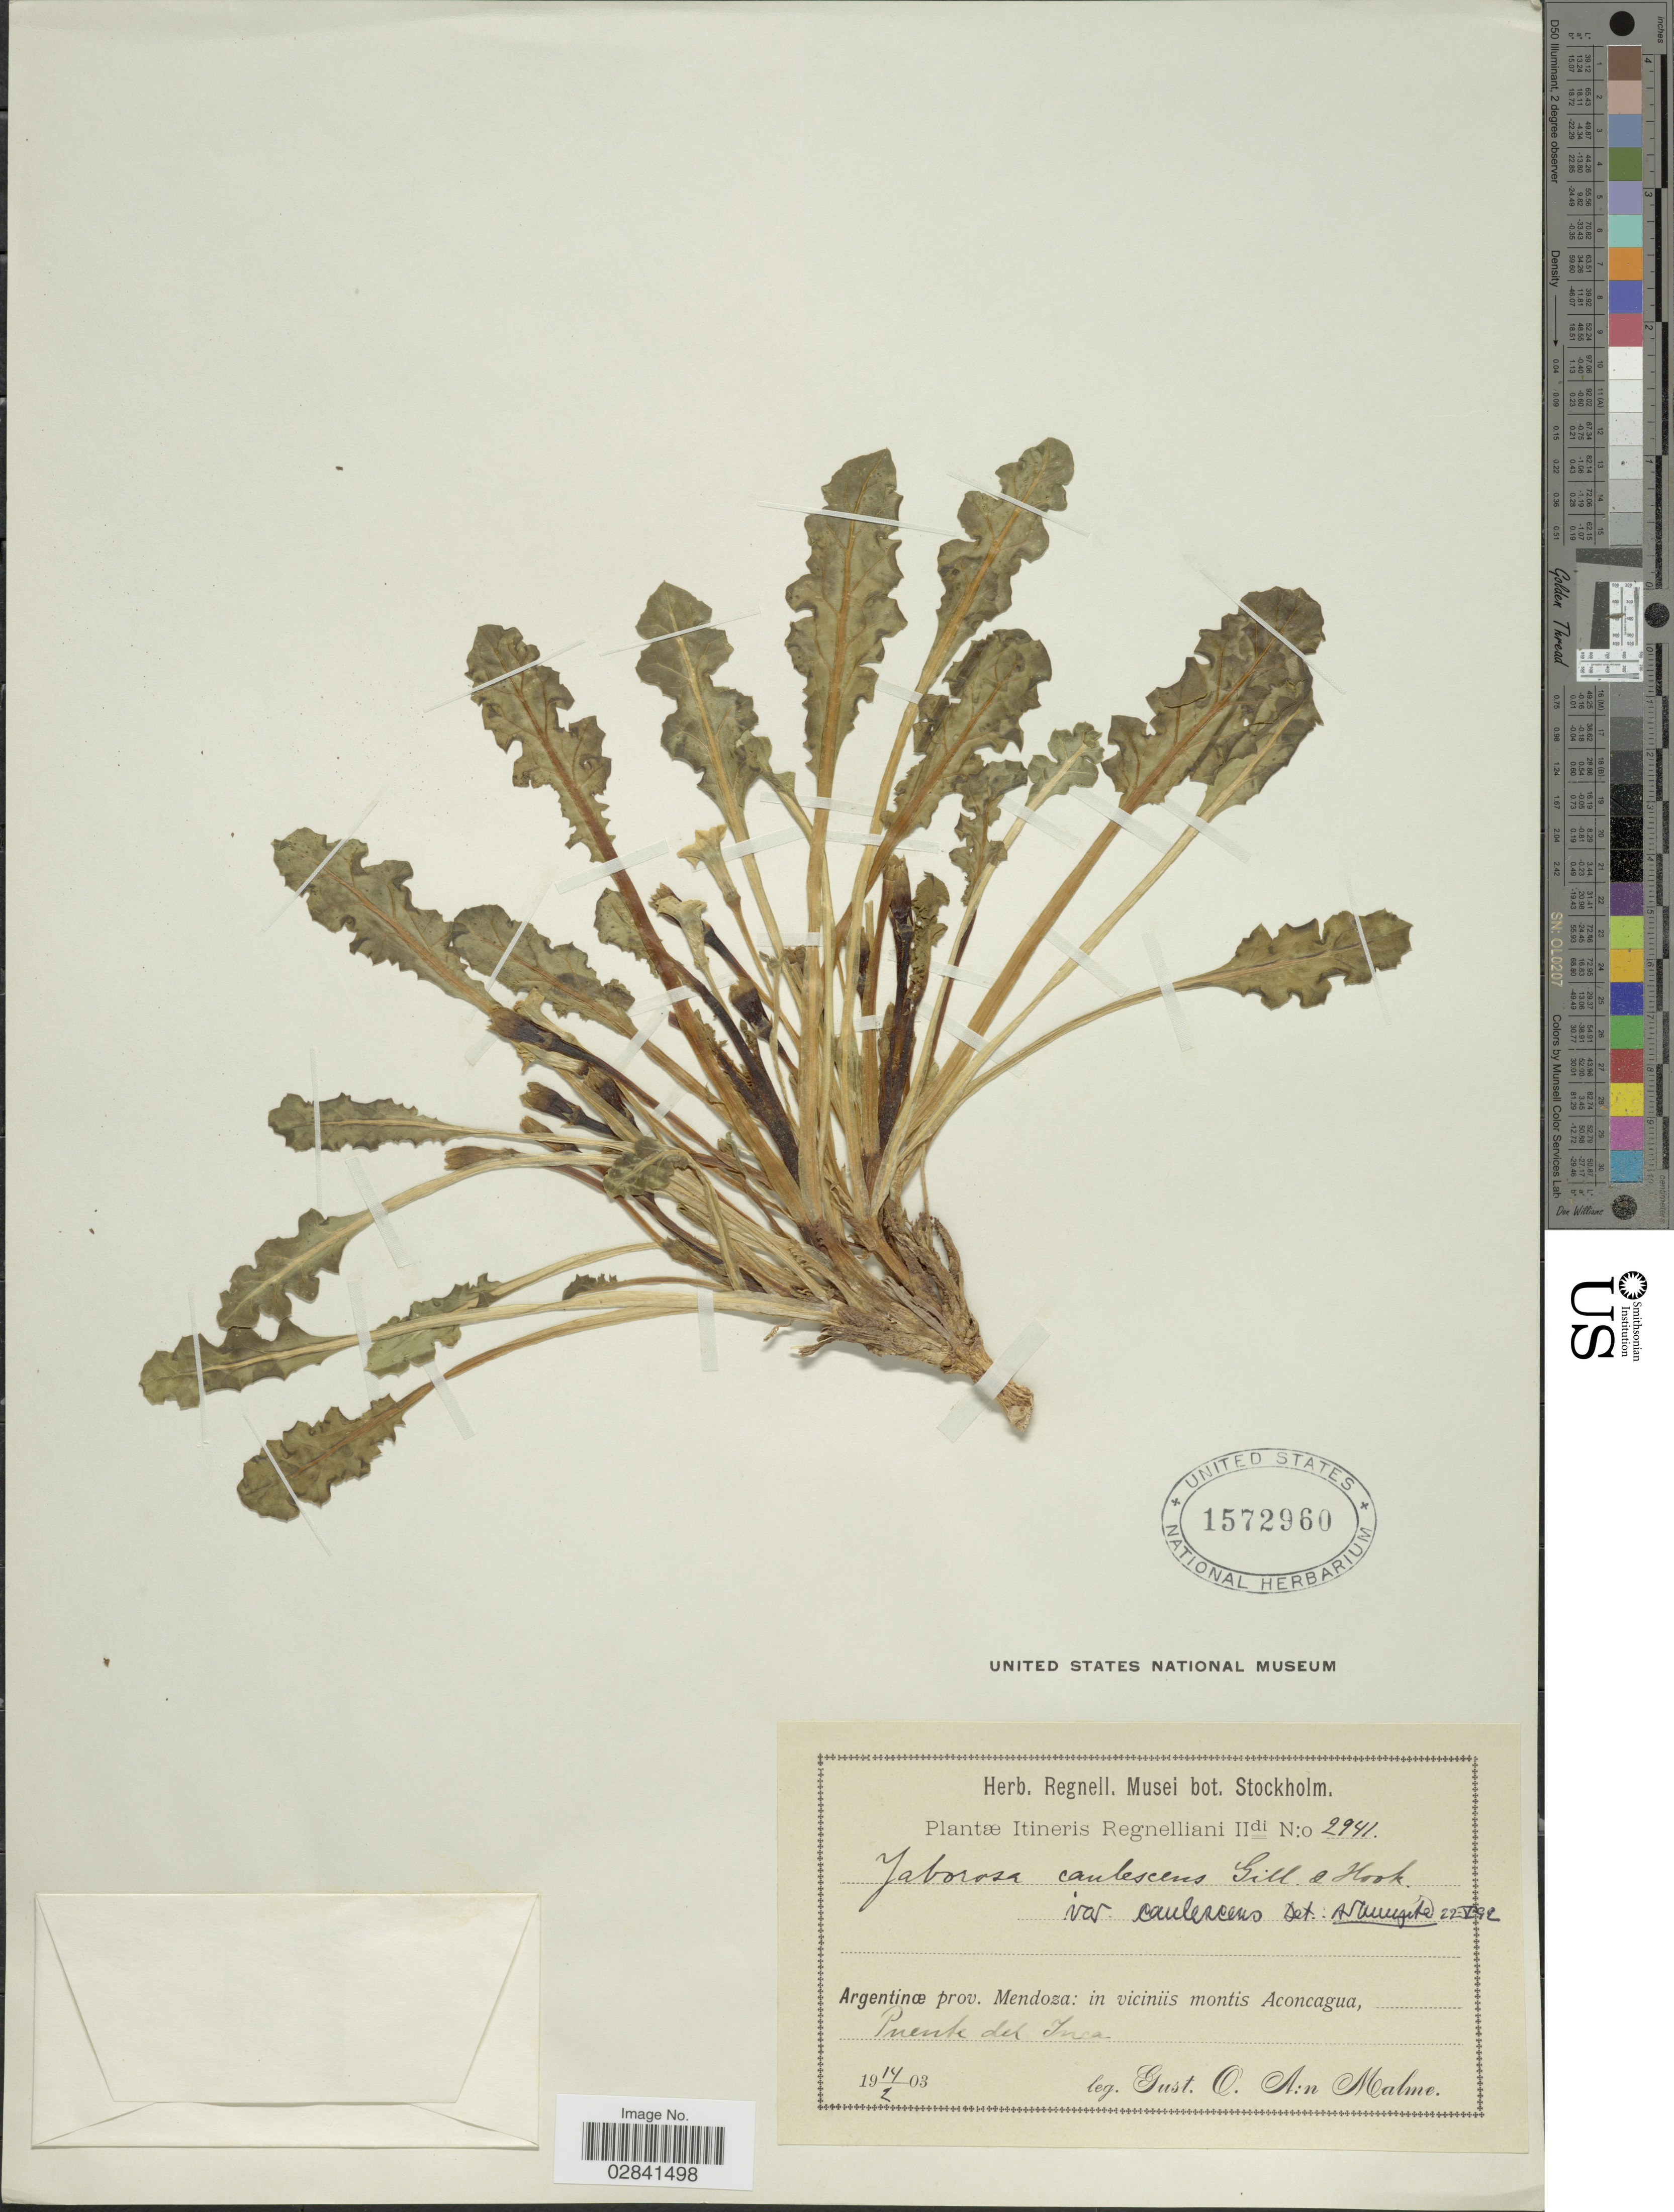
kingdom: Plantae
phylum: Tracheophyta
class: Magnoliopsida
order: Solanales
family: Solanaceae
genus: Jaborosa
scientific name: Jaborosa caulescens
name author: Gillies & Hook.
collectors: G. O. A. Malme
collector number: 2941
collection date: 1903-02-12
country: Argentina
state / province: Mendoza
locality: In viciniis montis Aconcagua, Puente del Inca.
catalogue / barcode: US 1572960